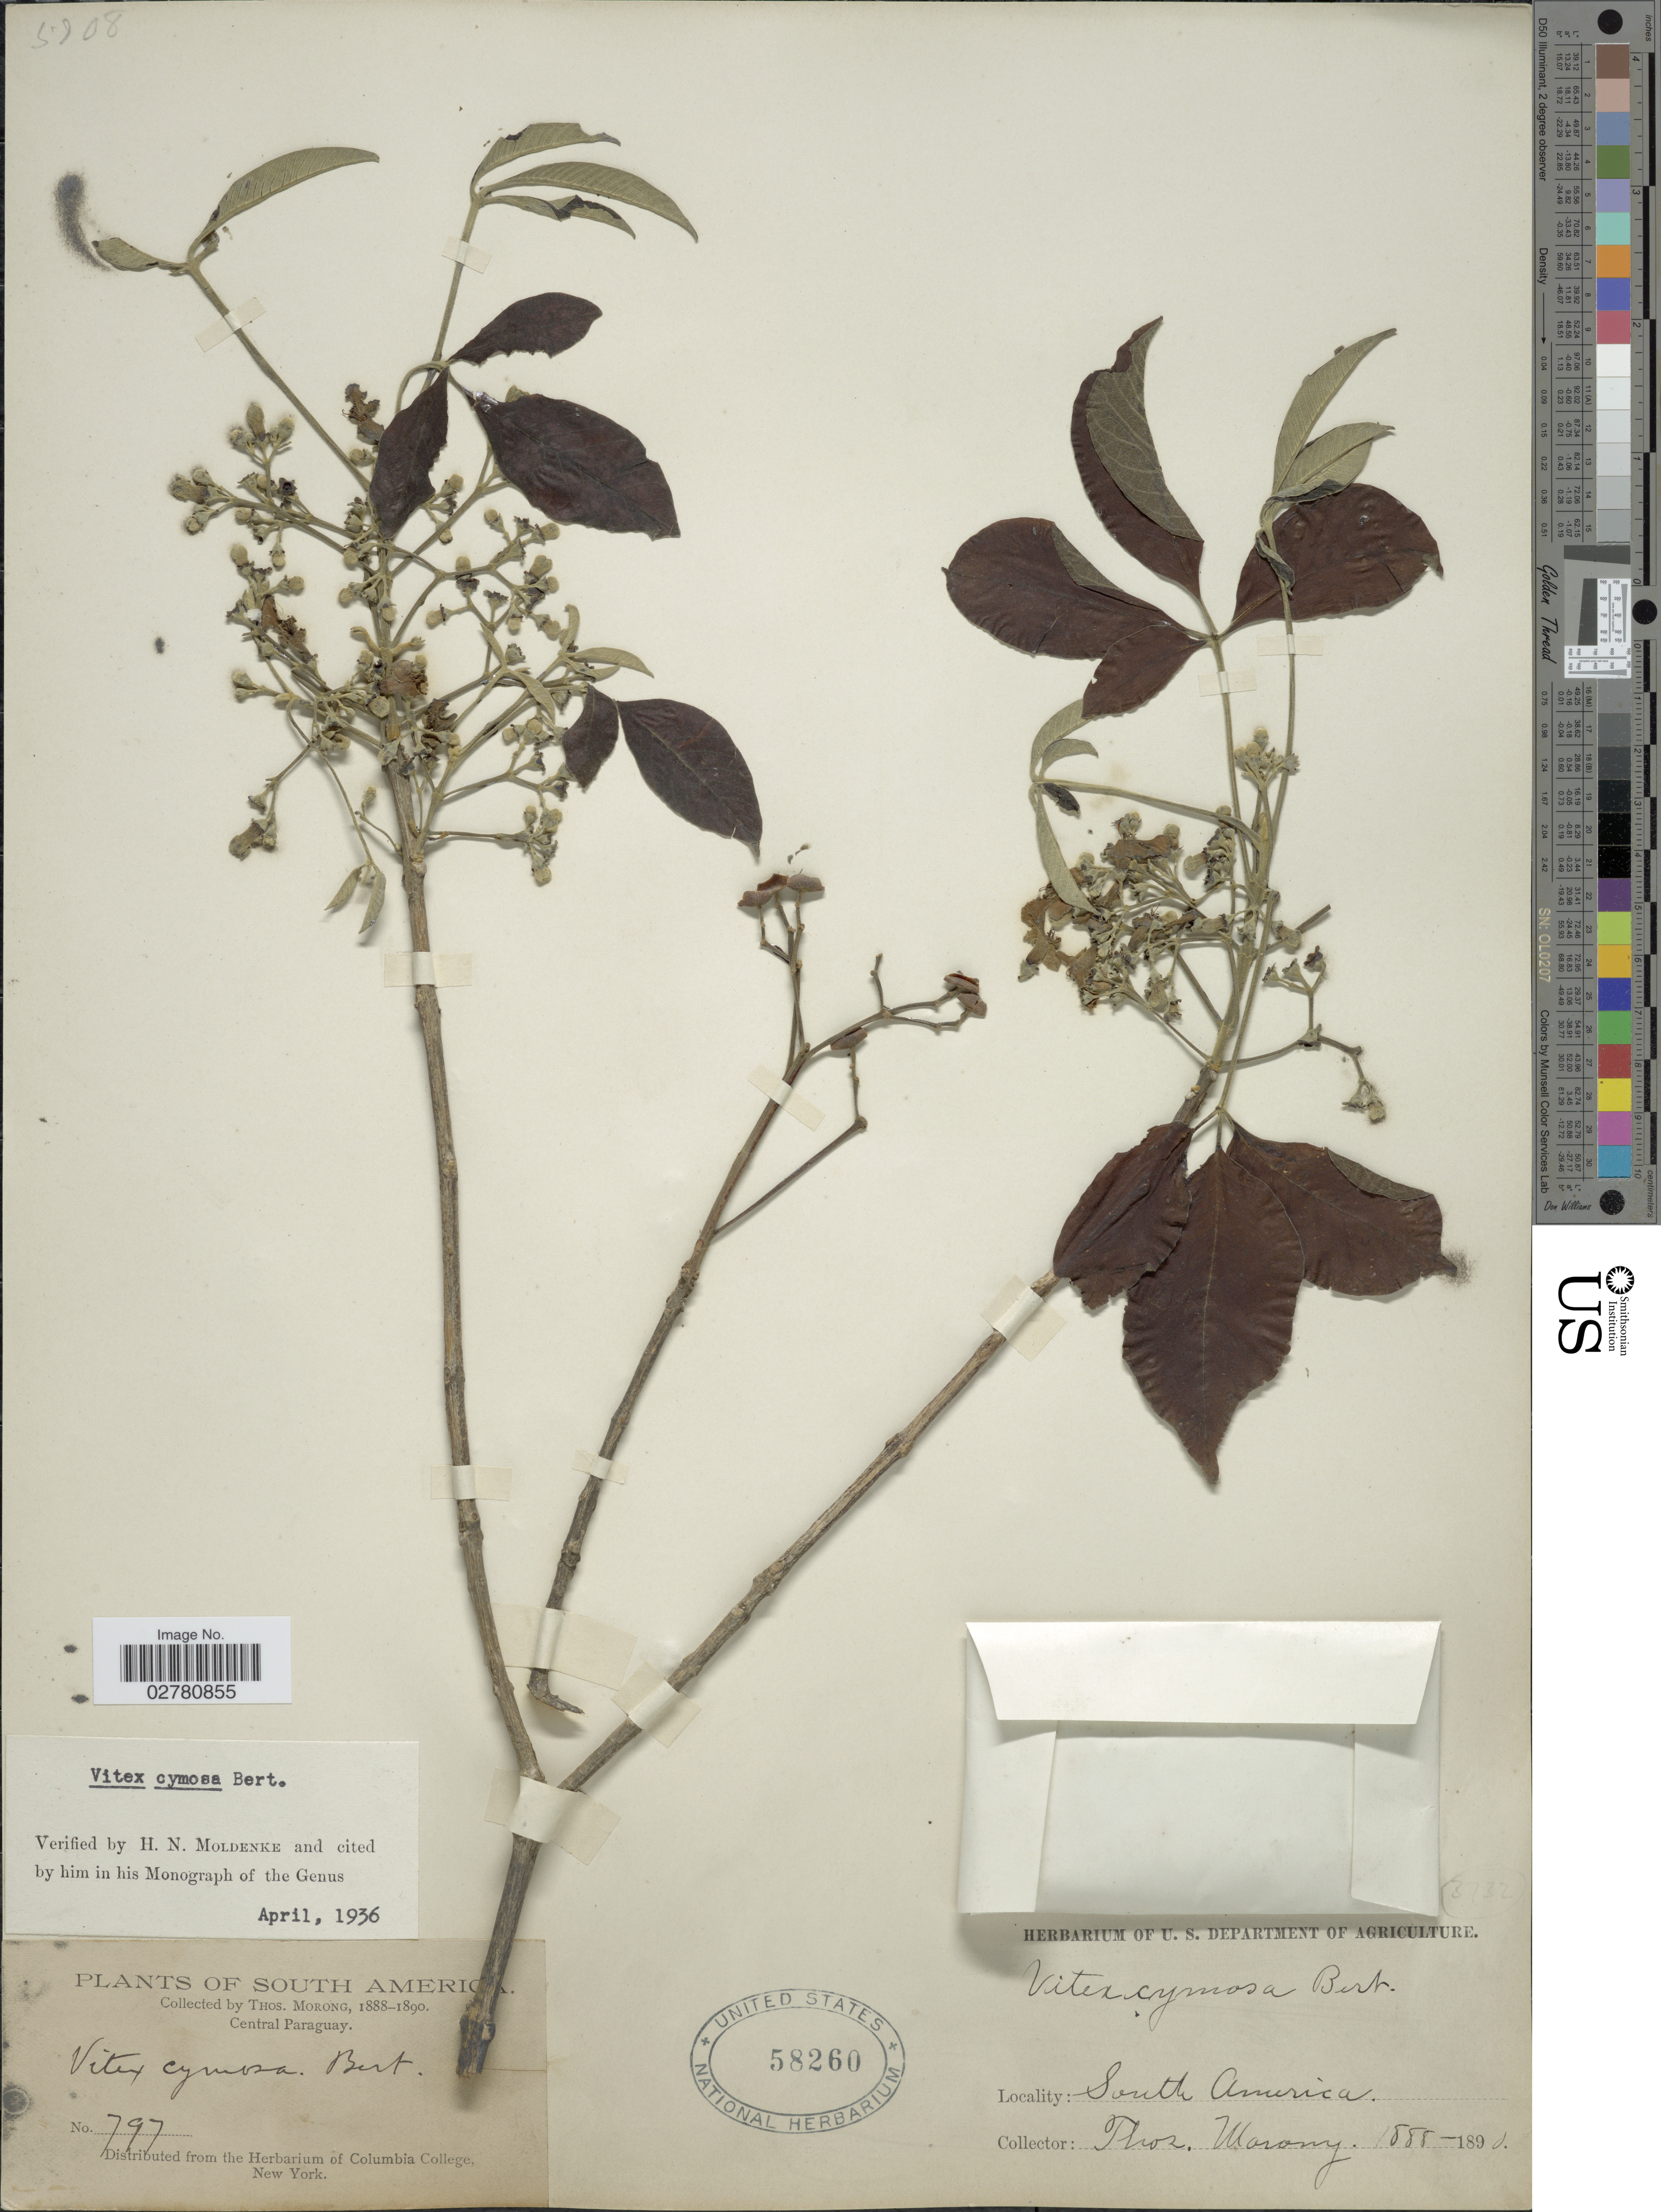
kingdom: Plantae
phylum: Tracheophyta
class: Magnoliopsida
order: Lamiales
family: Lamiaceae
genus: Vitex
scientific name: Vitex cymosa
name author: Bertero ex Spreng.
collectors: ex herb. T. Morong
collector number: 797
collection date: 1888/1898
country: Paraguay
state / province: Central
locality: Central Paraguay.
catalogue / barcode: US 58260